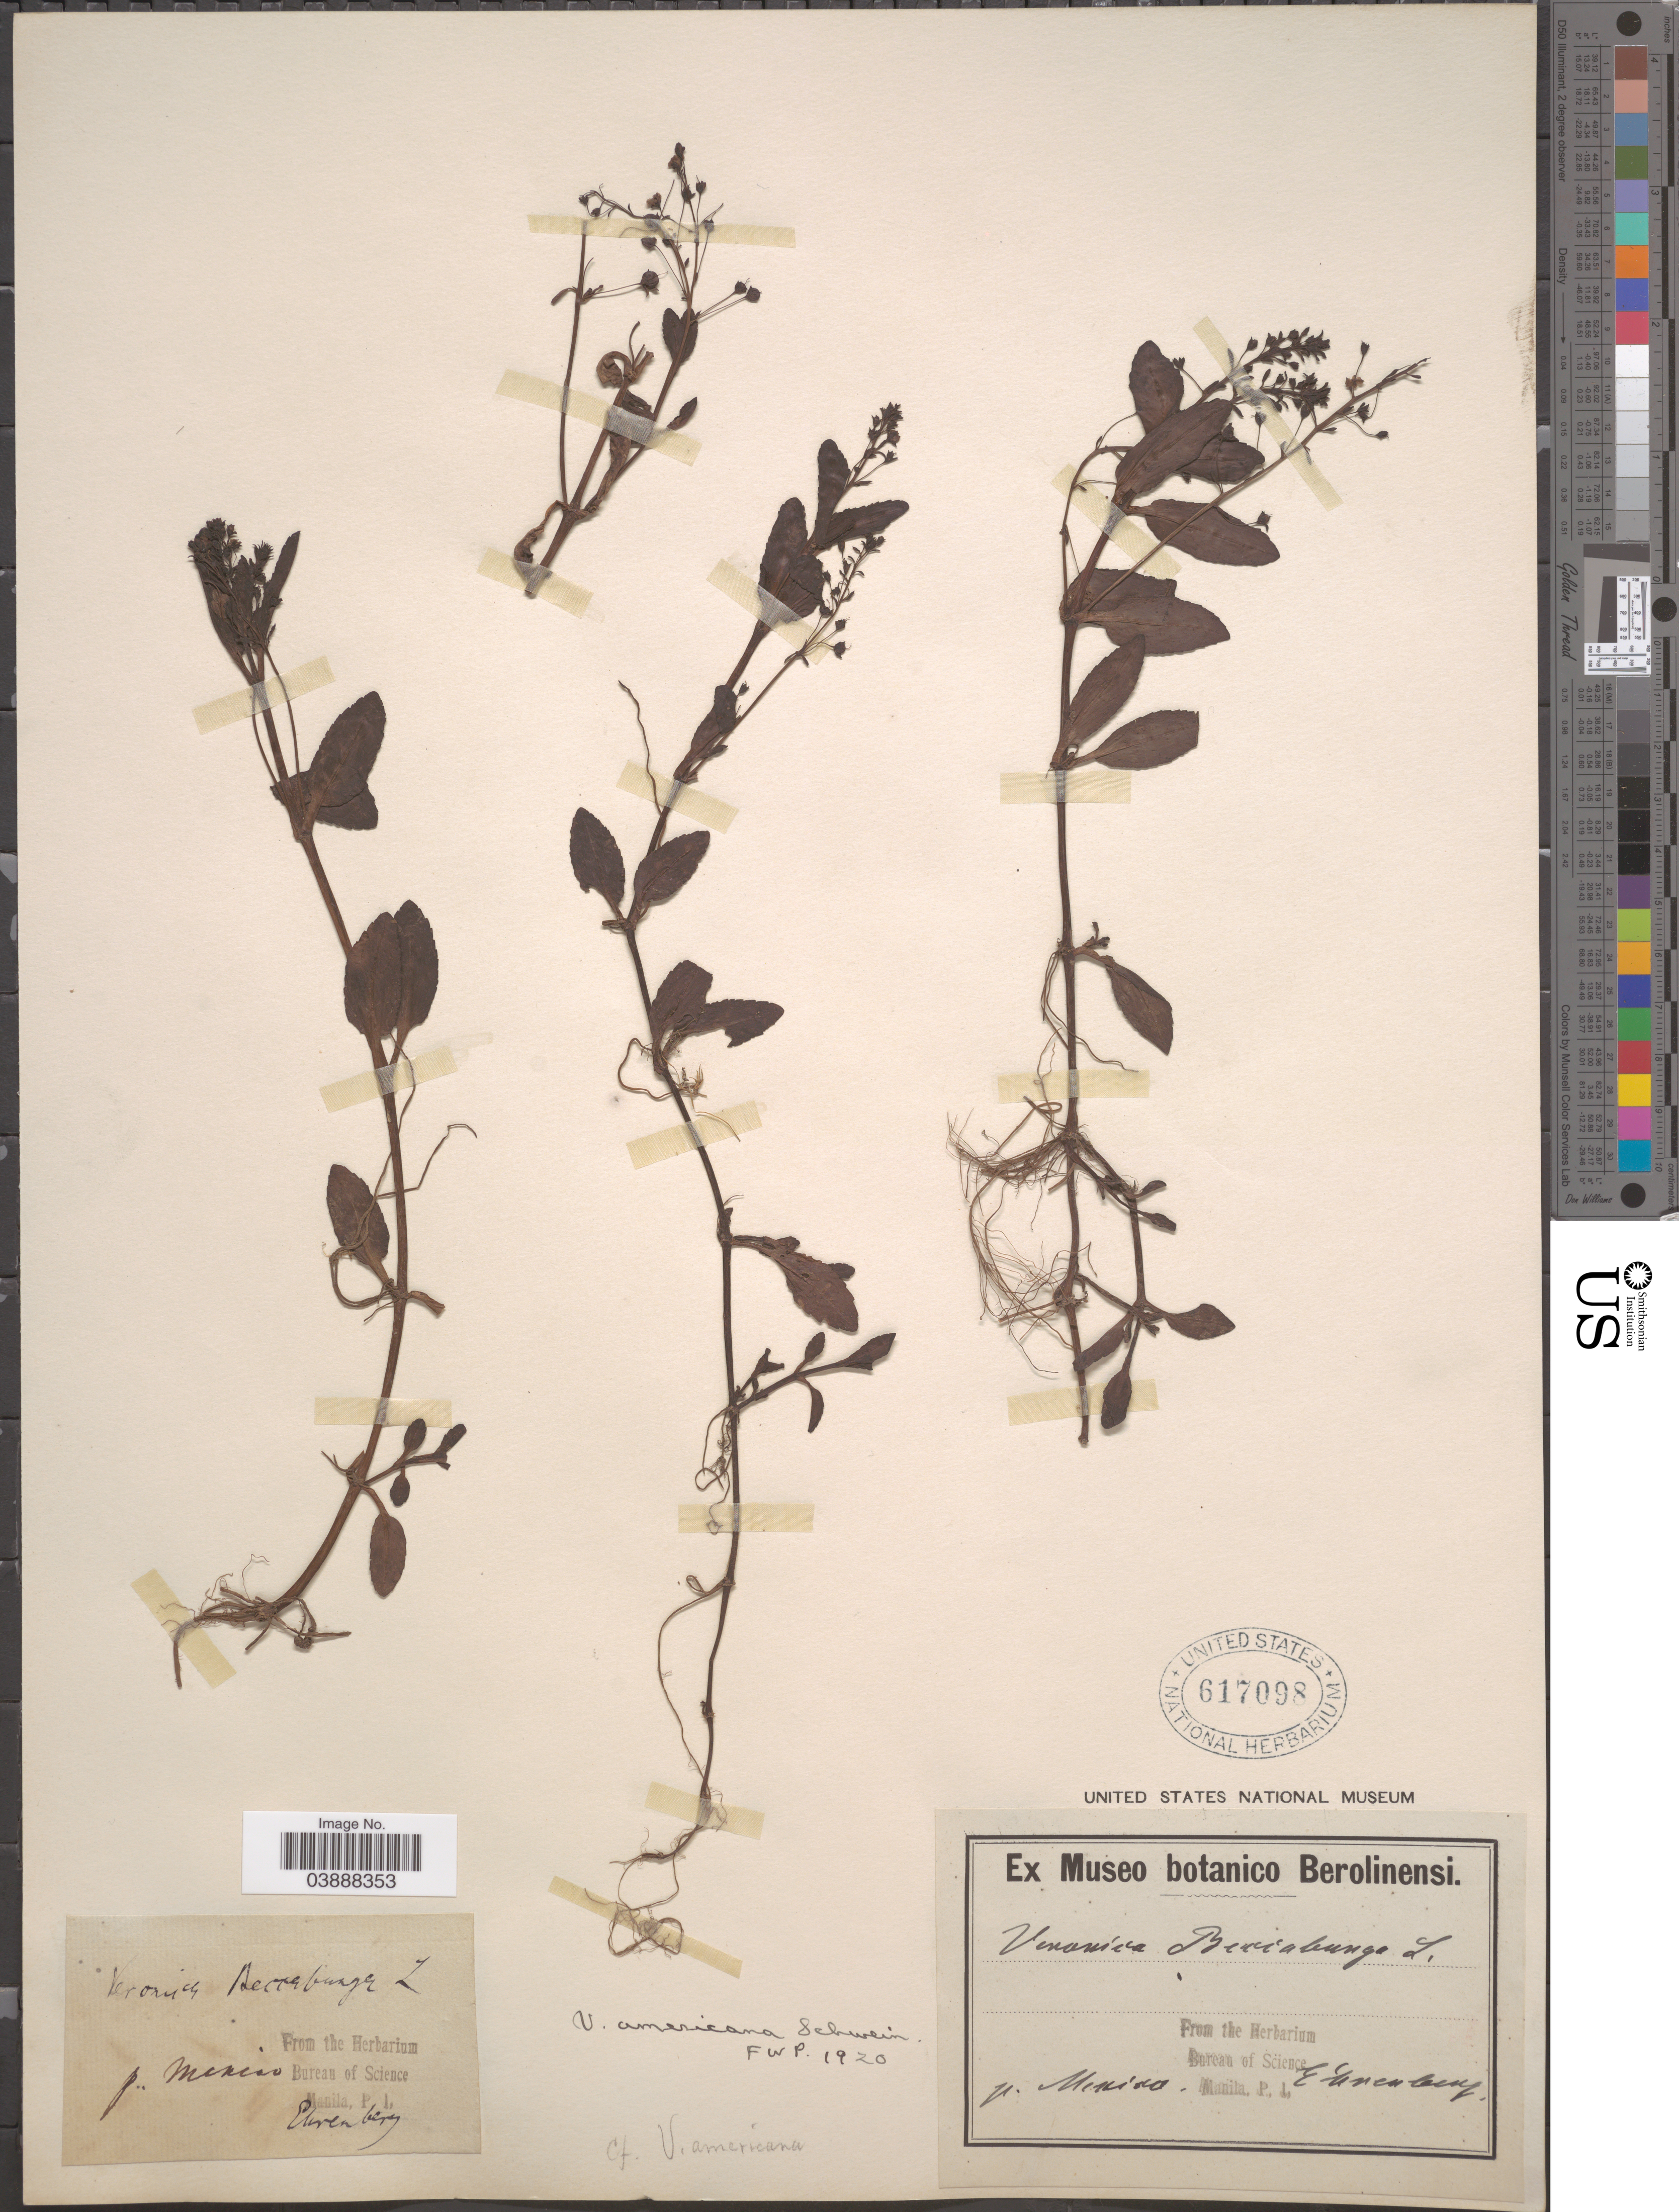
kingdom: Plantae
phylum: Tracheophyta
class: Magnoliopsida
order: Lamiales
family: Plantaginaceae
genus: Veronica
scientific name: Veronica americana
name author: Schwein. ex Benth.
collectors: -. Ehrenberg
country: Mexico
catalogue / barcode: US 617098